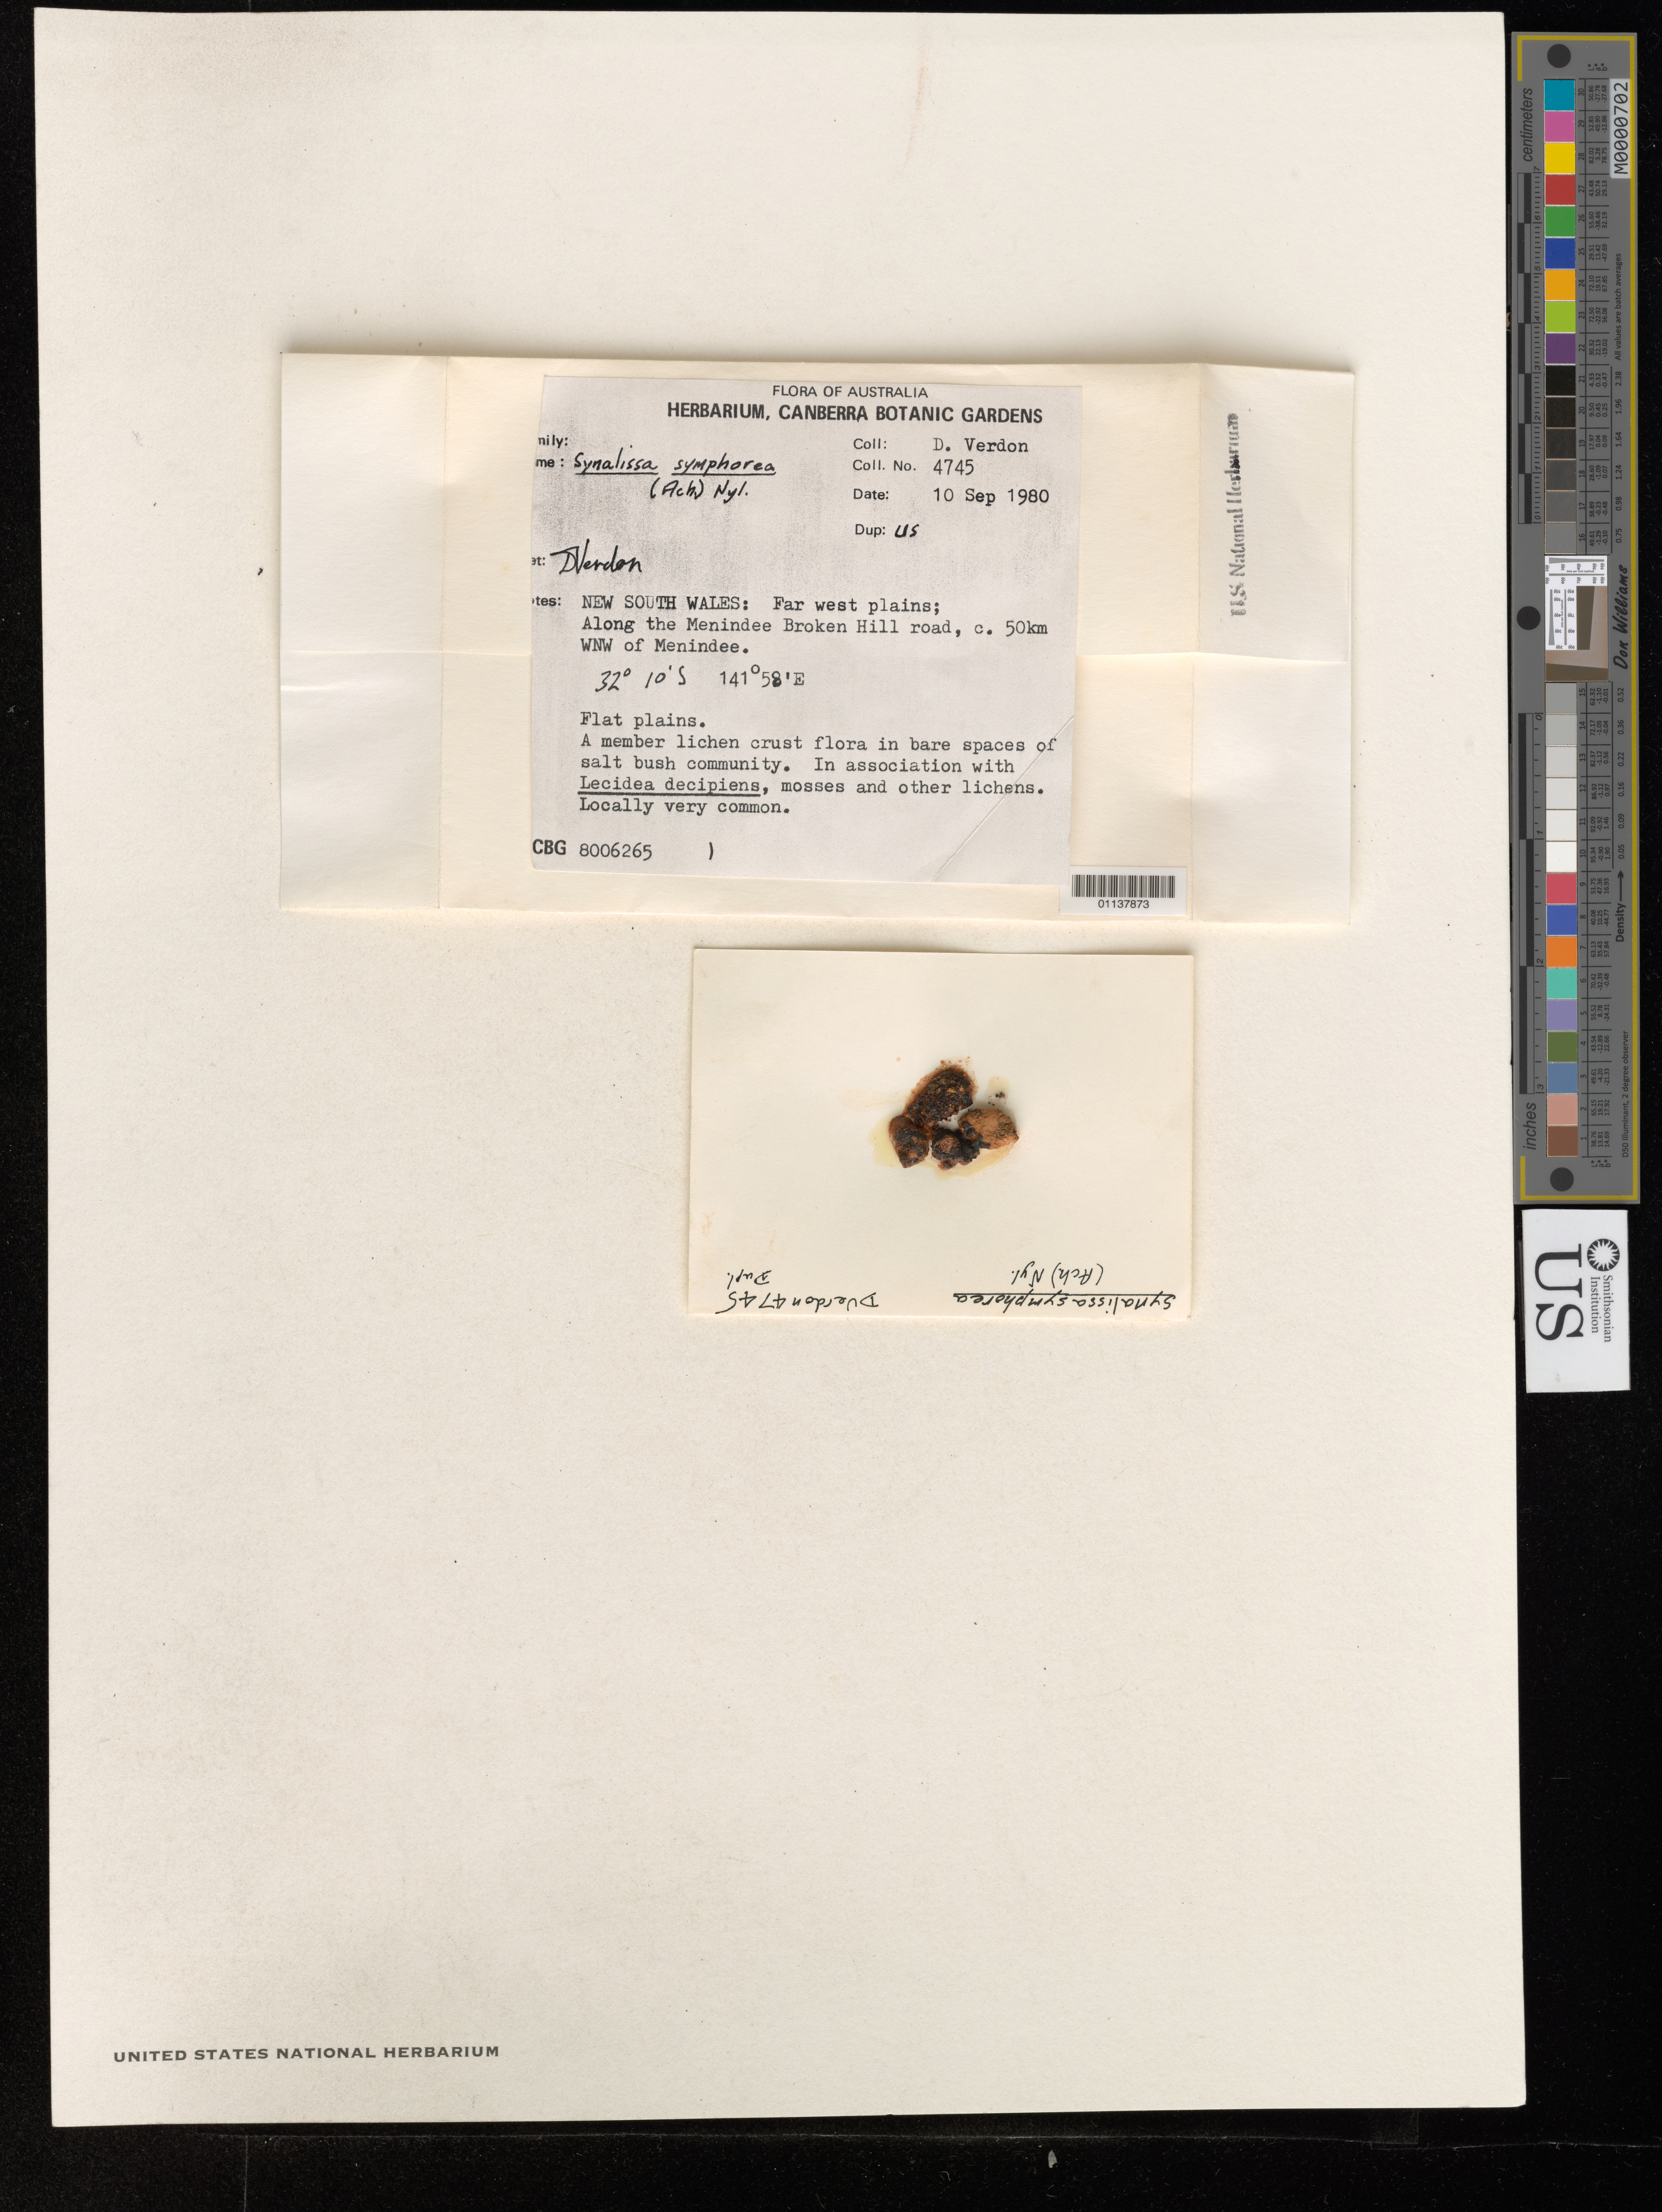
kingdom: Fungi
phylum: Ascomycota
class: Lichinomycetes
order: Lichinales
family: Lichinaceae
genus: Synalissa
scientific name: Synalissa symphorea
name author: (Ach.) Nyl.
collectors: D. Verdon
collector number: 4745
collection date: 1980-09-10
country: Australia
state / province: New South Wales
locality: Far W plains; Along the Menindee Broken Hill road, 50 km WNW of Menindee.